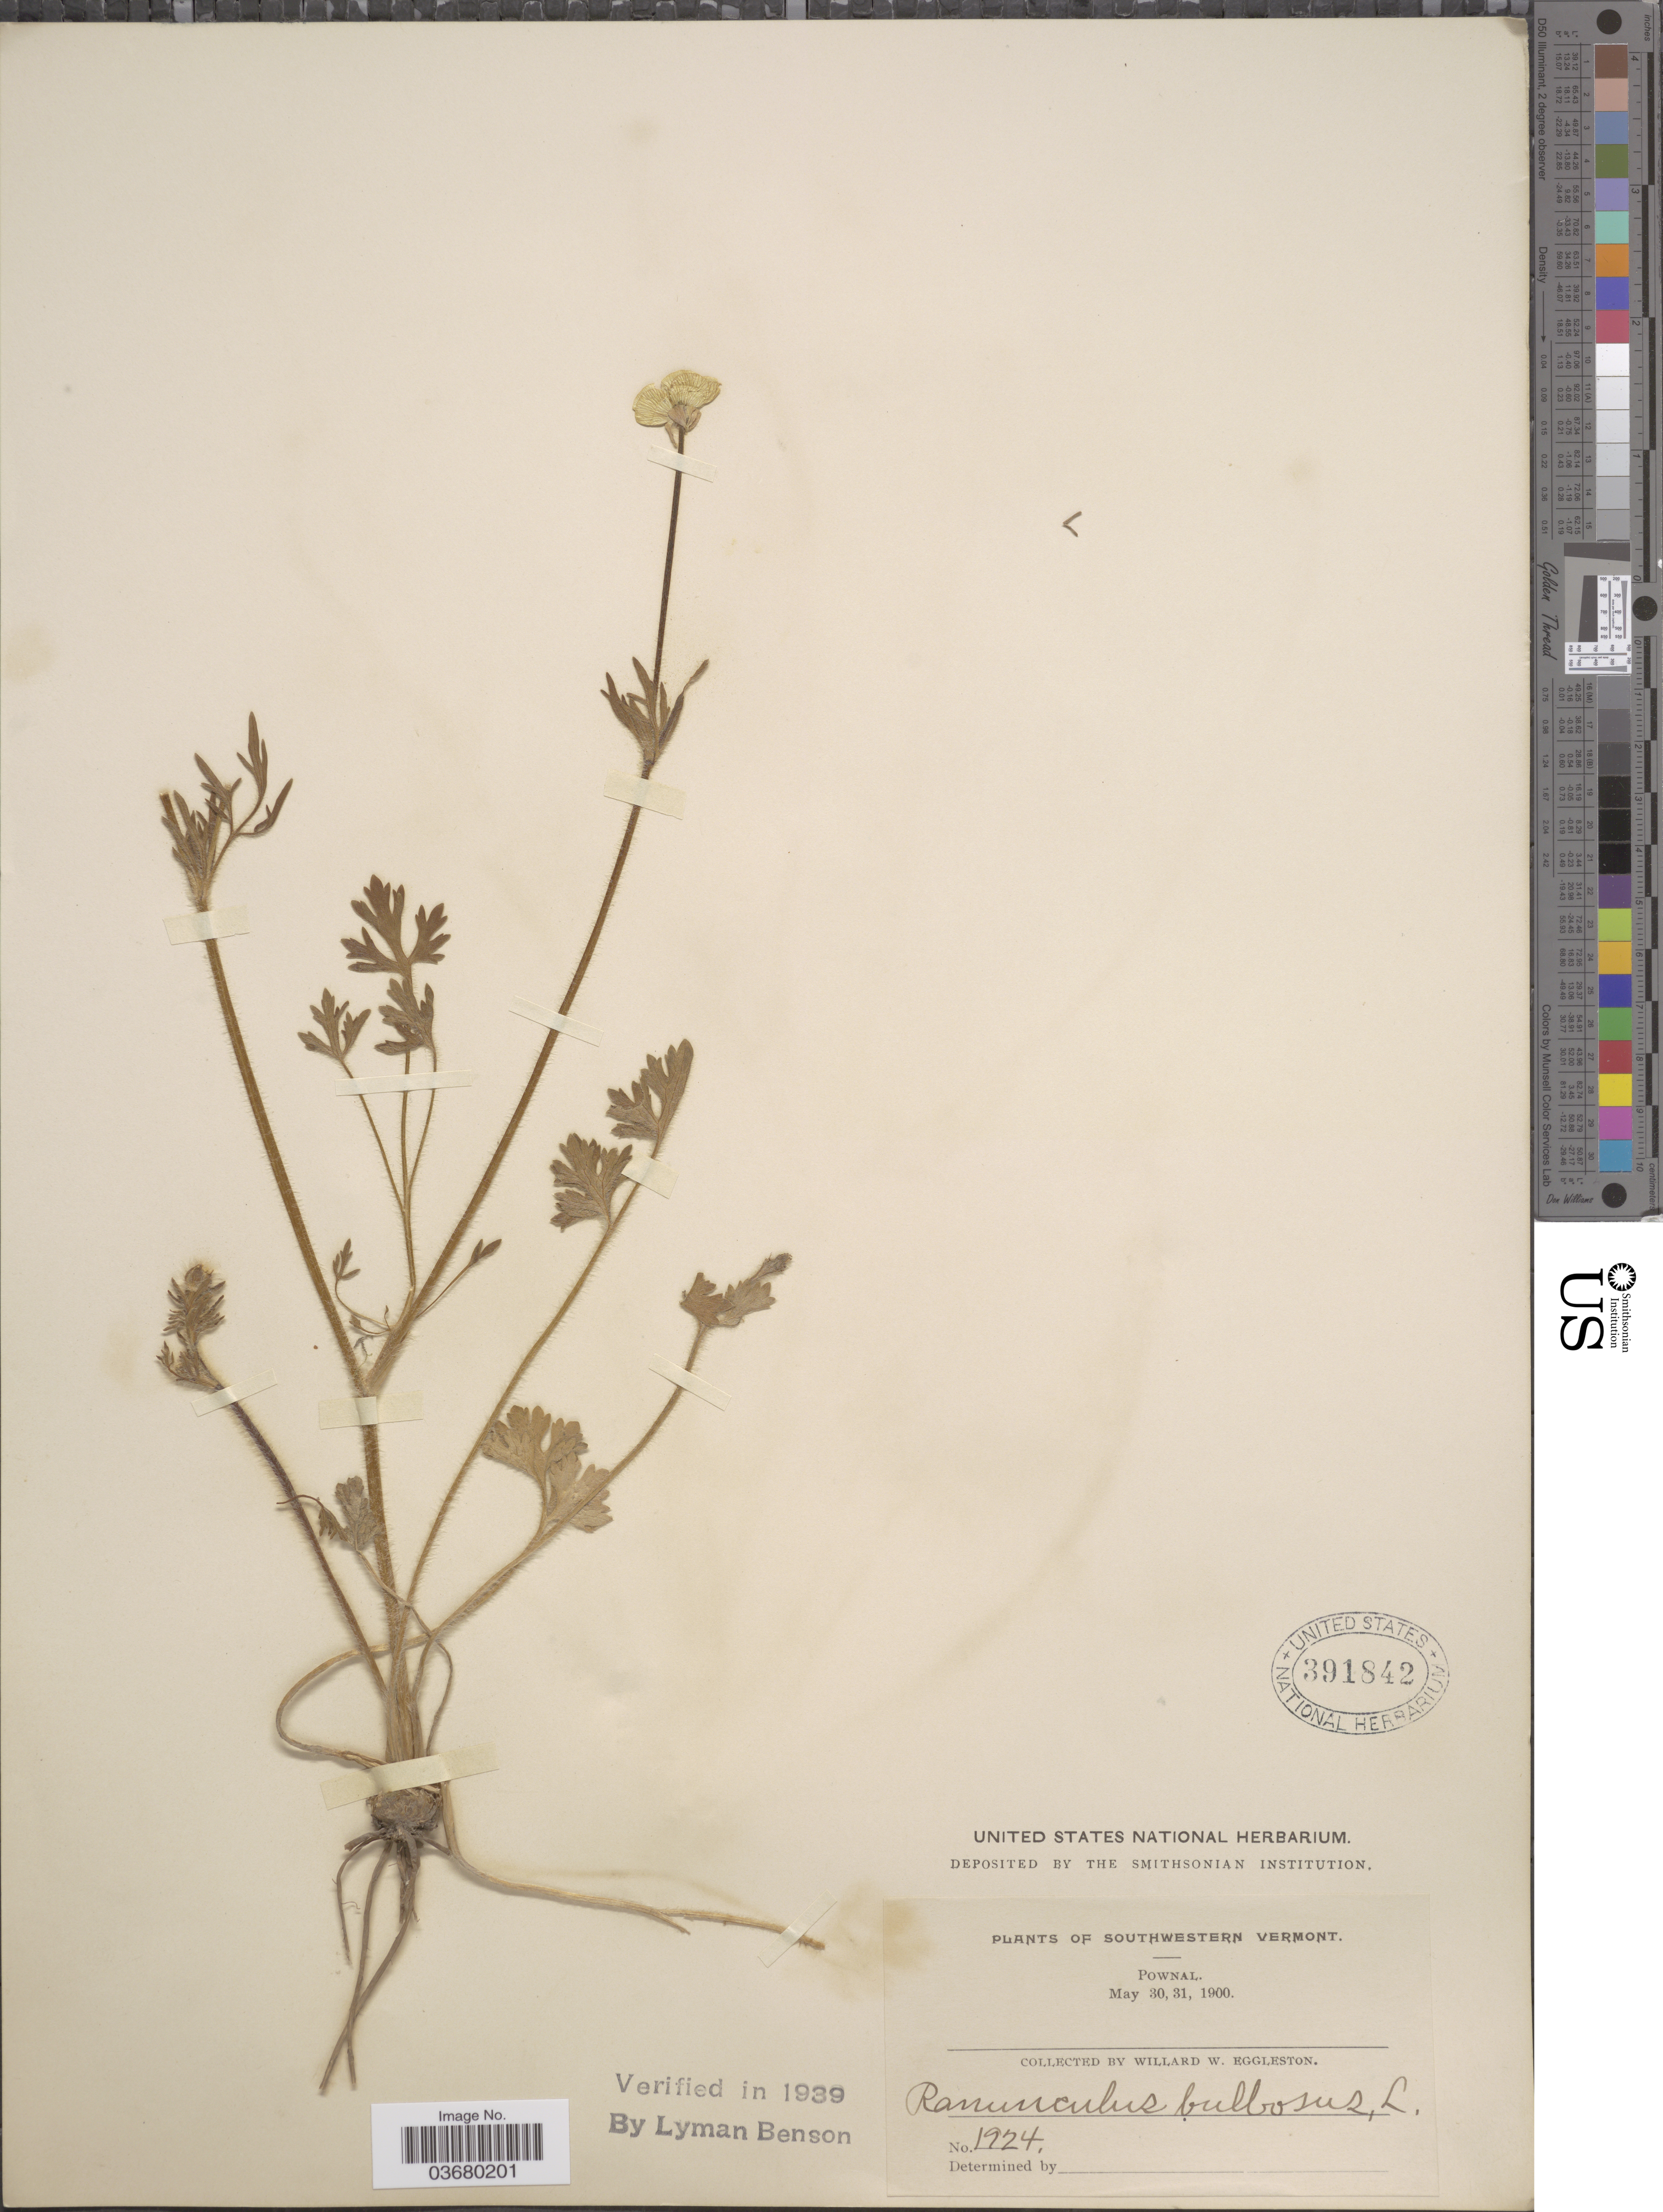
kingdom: Plantae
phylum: Tracheophyta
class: Magnoliopsida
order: Ranunculales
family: Ranunculaceae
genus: Ranunculus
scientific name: Ranunculus bulbosus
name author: L.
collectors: W. W. Eggleston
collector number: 1924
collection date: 1900-05-30/1900-05-31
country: United States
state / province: Vermont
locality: Southwestern Vermont. Pownal.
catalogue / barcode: US 391842